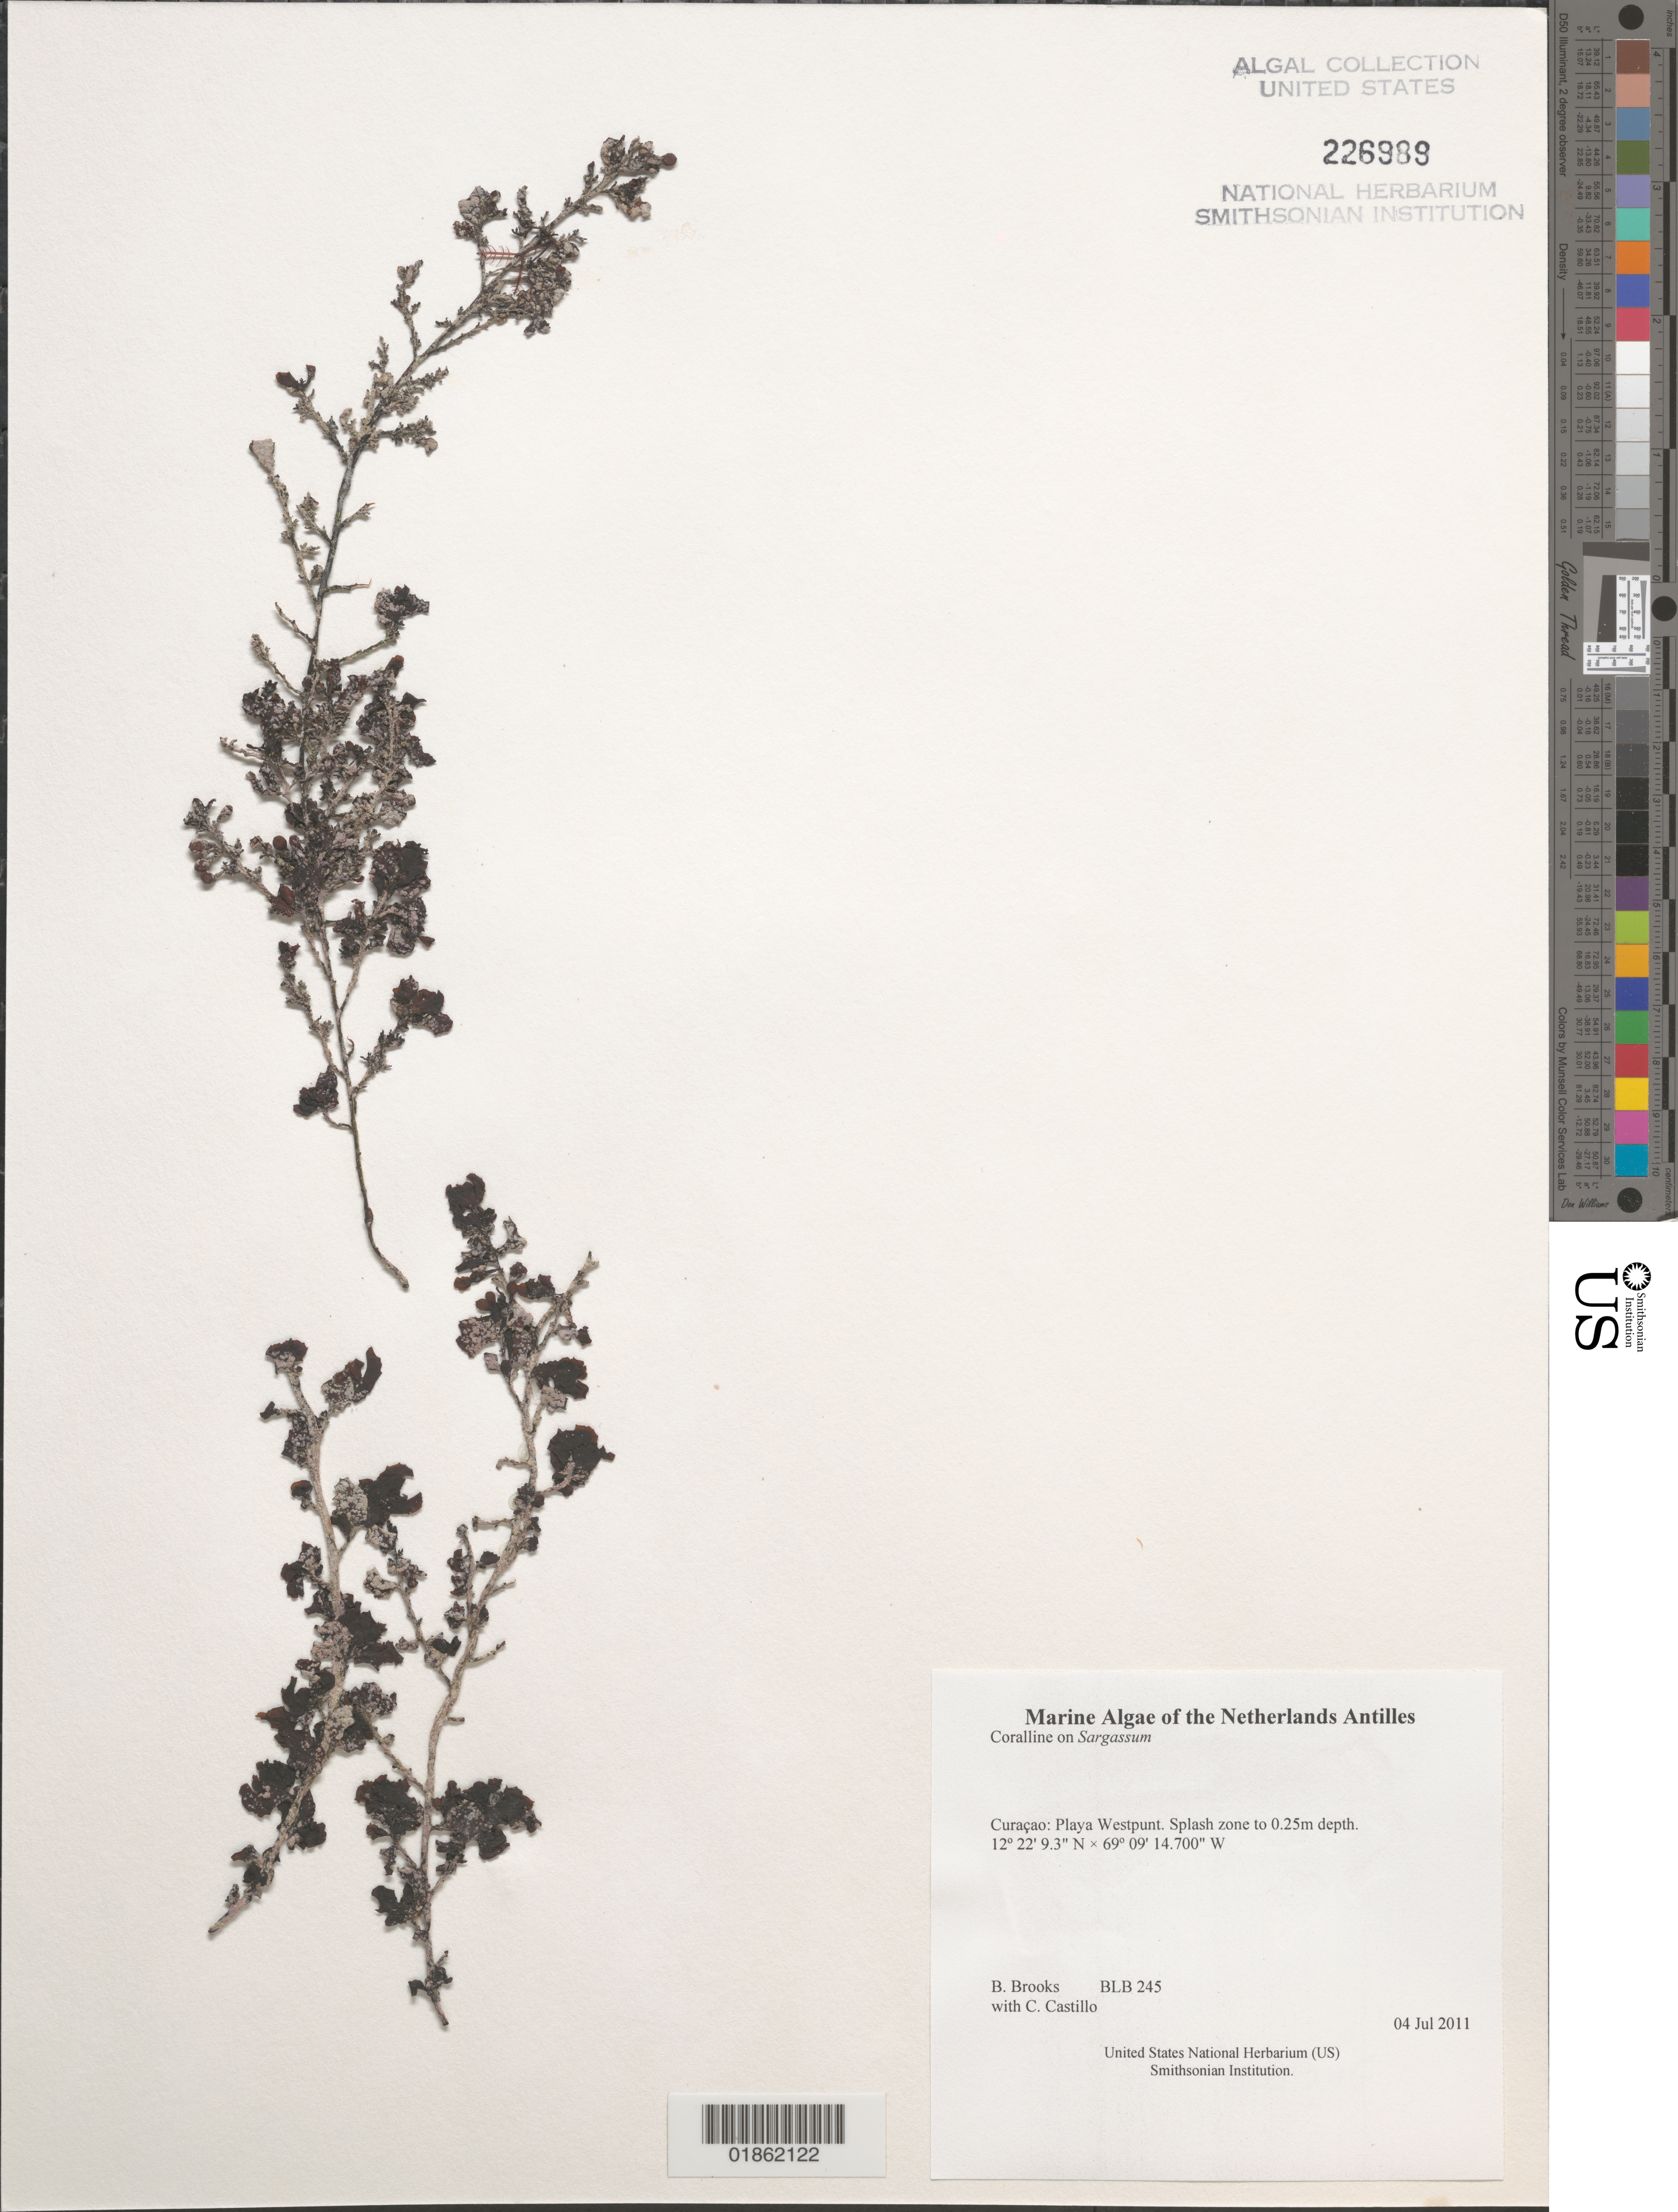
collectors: B. Brooks & C. Castillo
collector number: BLB 245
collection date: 2011-07-04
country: Curaçao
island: Curaçao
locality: Playa Westpunt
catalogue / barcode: US 226989